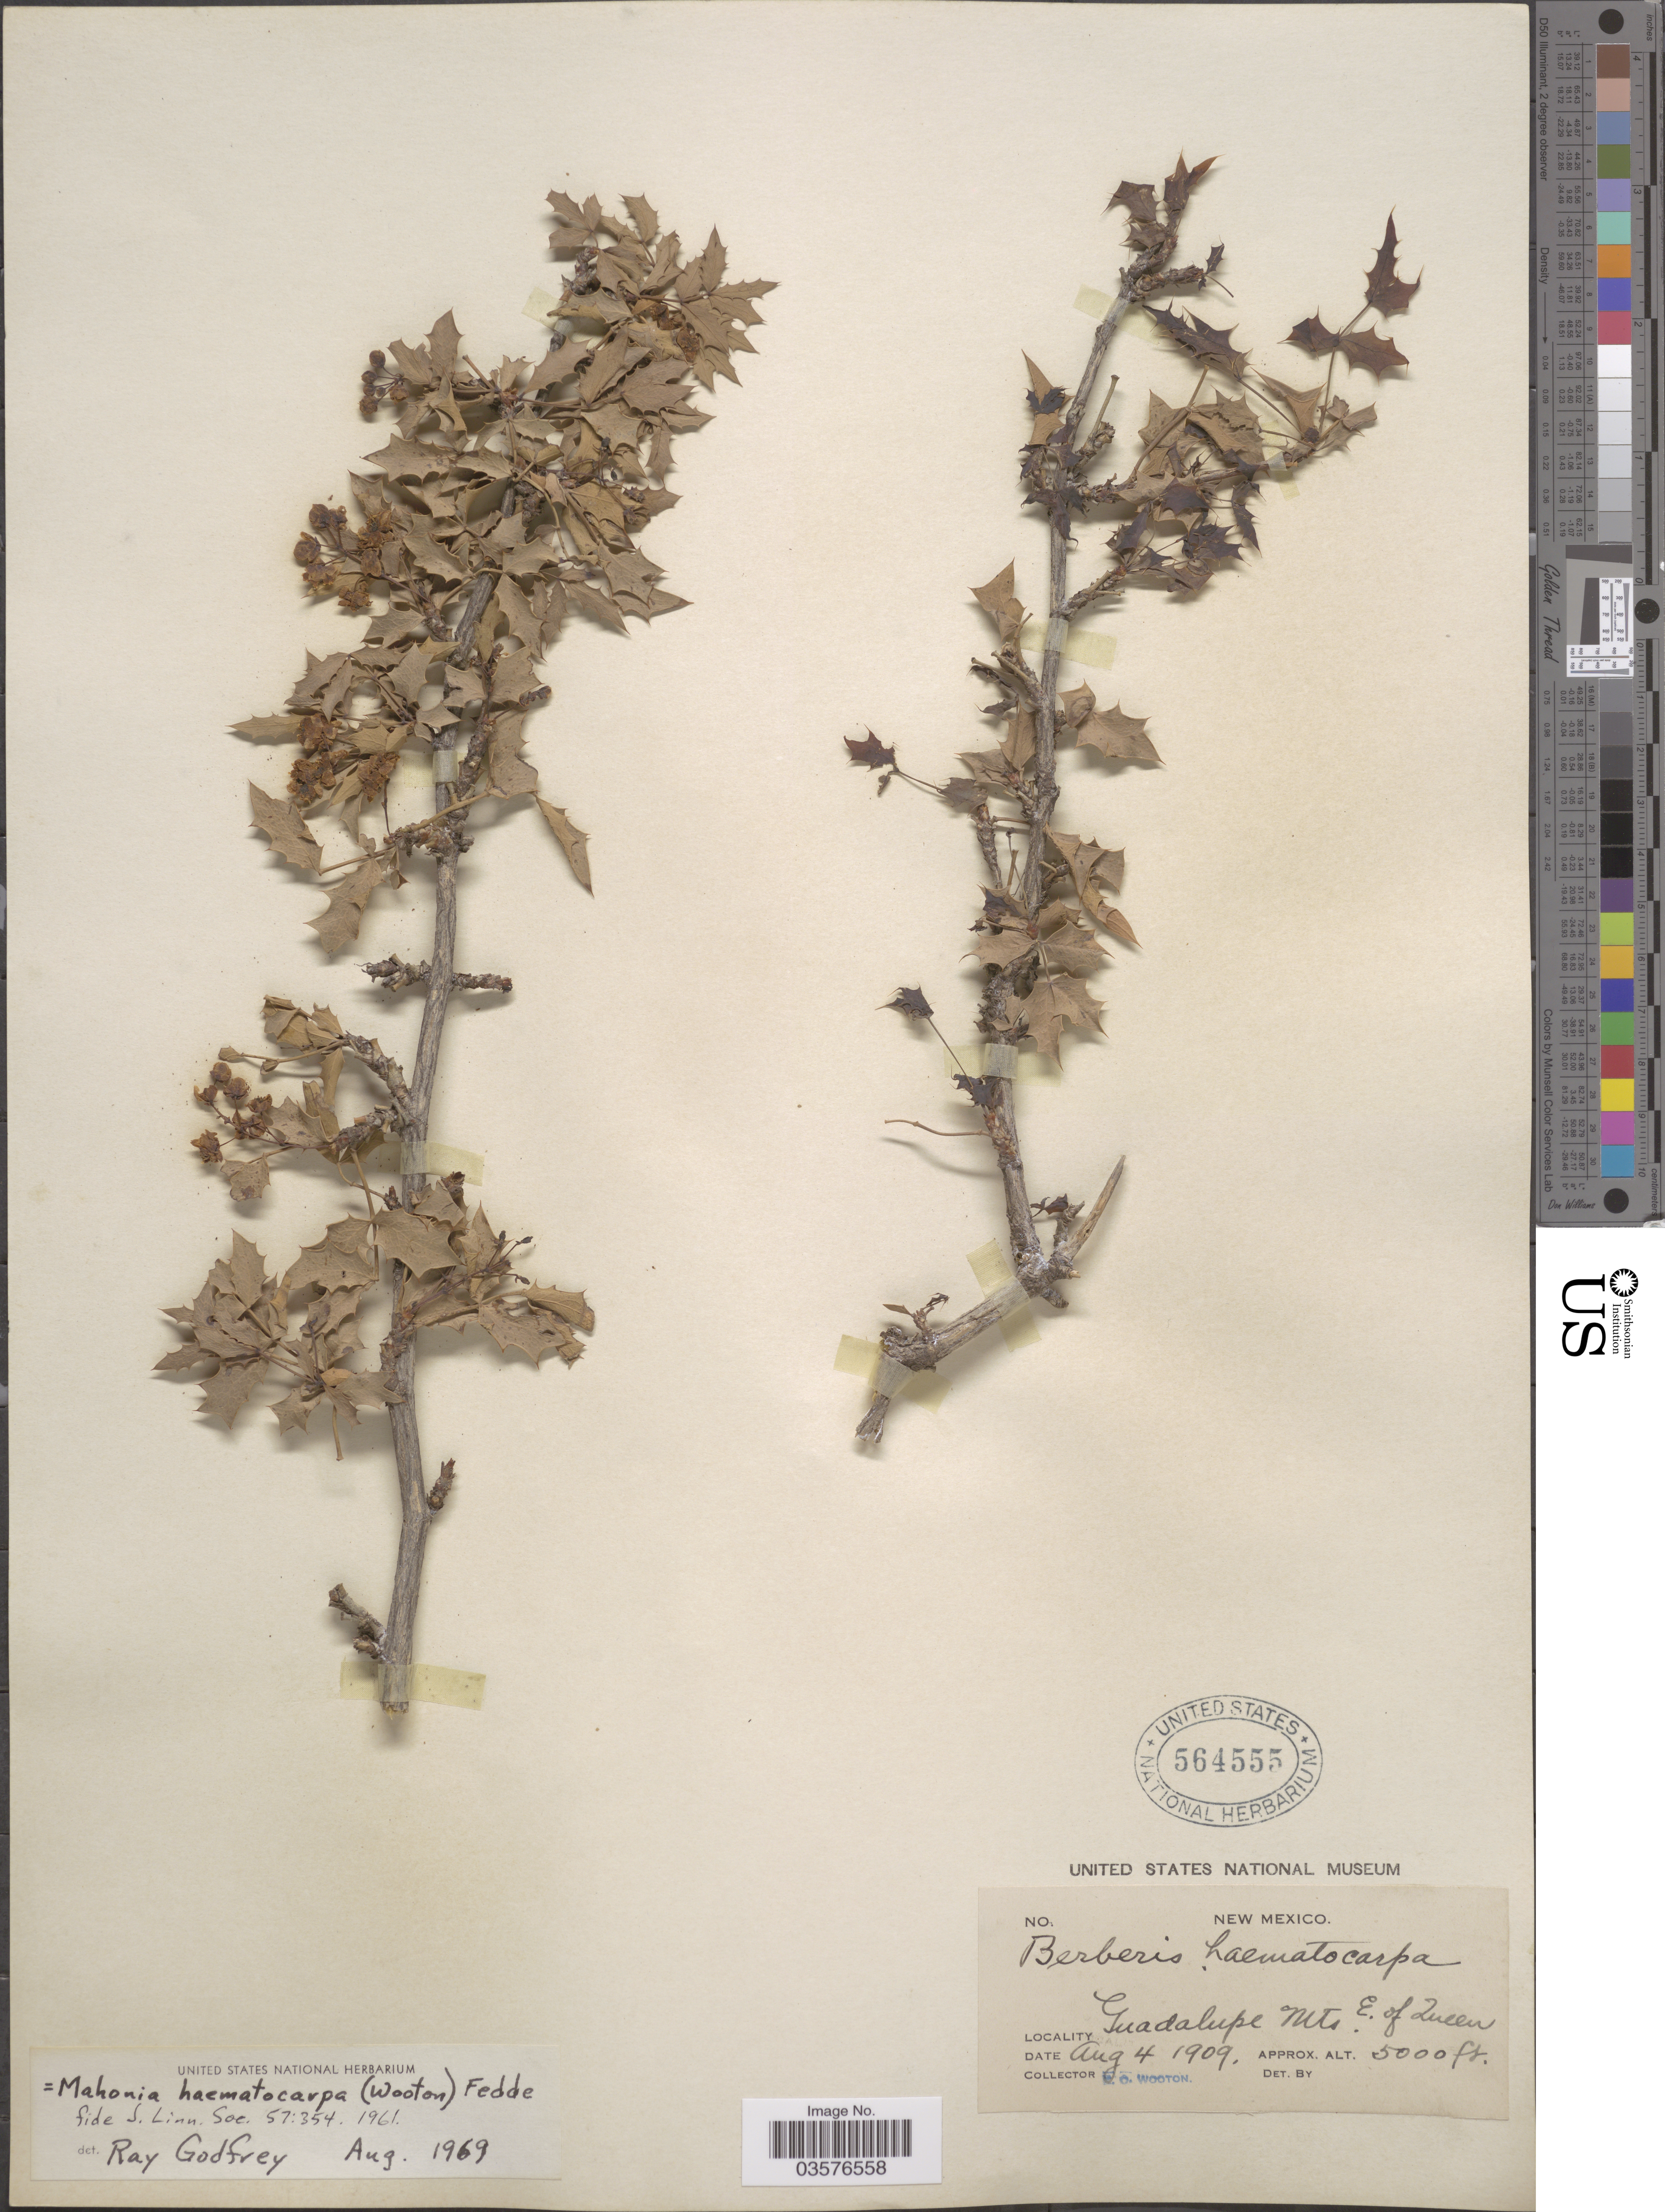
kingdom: Plantae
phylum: Tracheophyta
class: Magnoliopsida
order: Ranunculales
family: Berberidaceae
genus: Mahonia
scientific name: Mahonia haematocarpa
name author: (Wooton) Fedde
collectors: E. O. Wooton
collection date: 1909-08-04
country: United States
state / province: New Mexico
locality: Guadalupe Mts. E. of Queen.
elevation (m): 1524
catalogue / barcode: US 564555